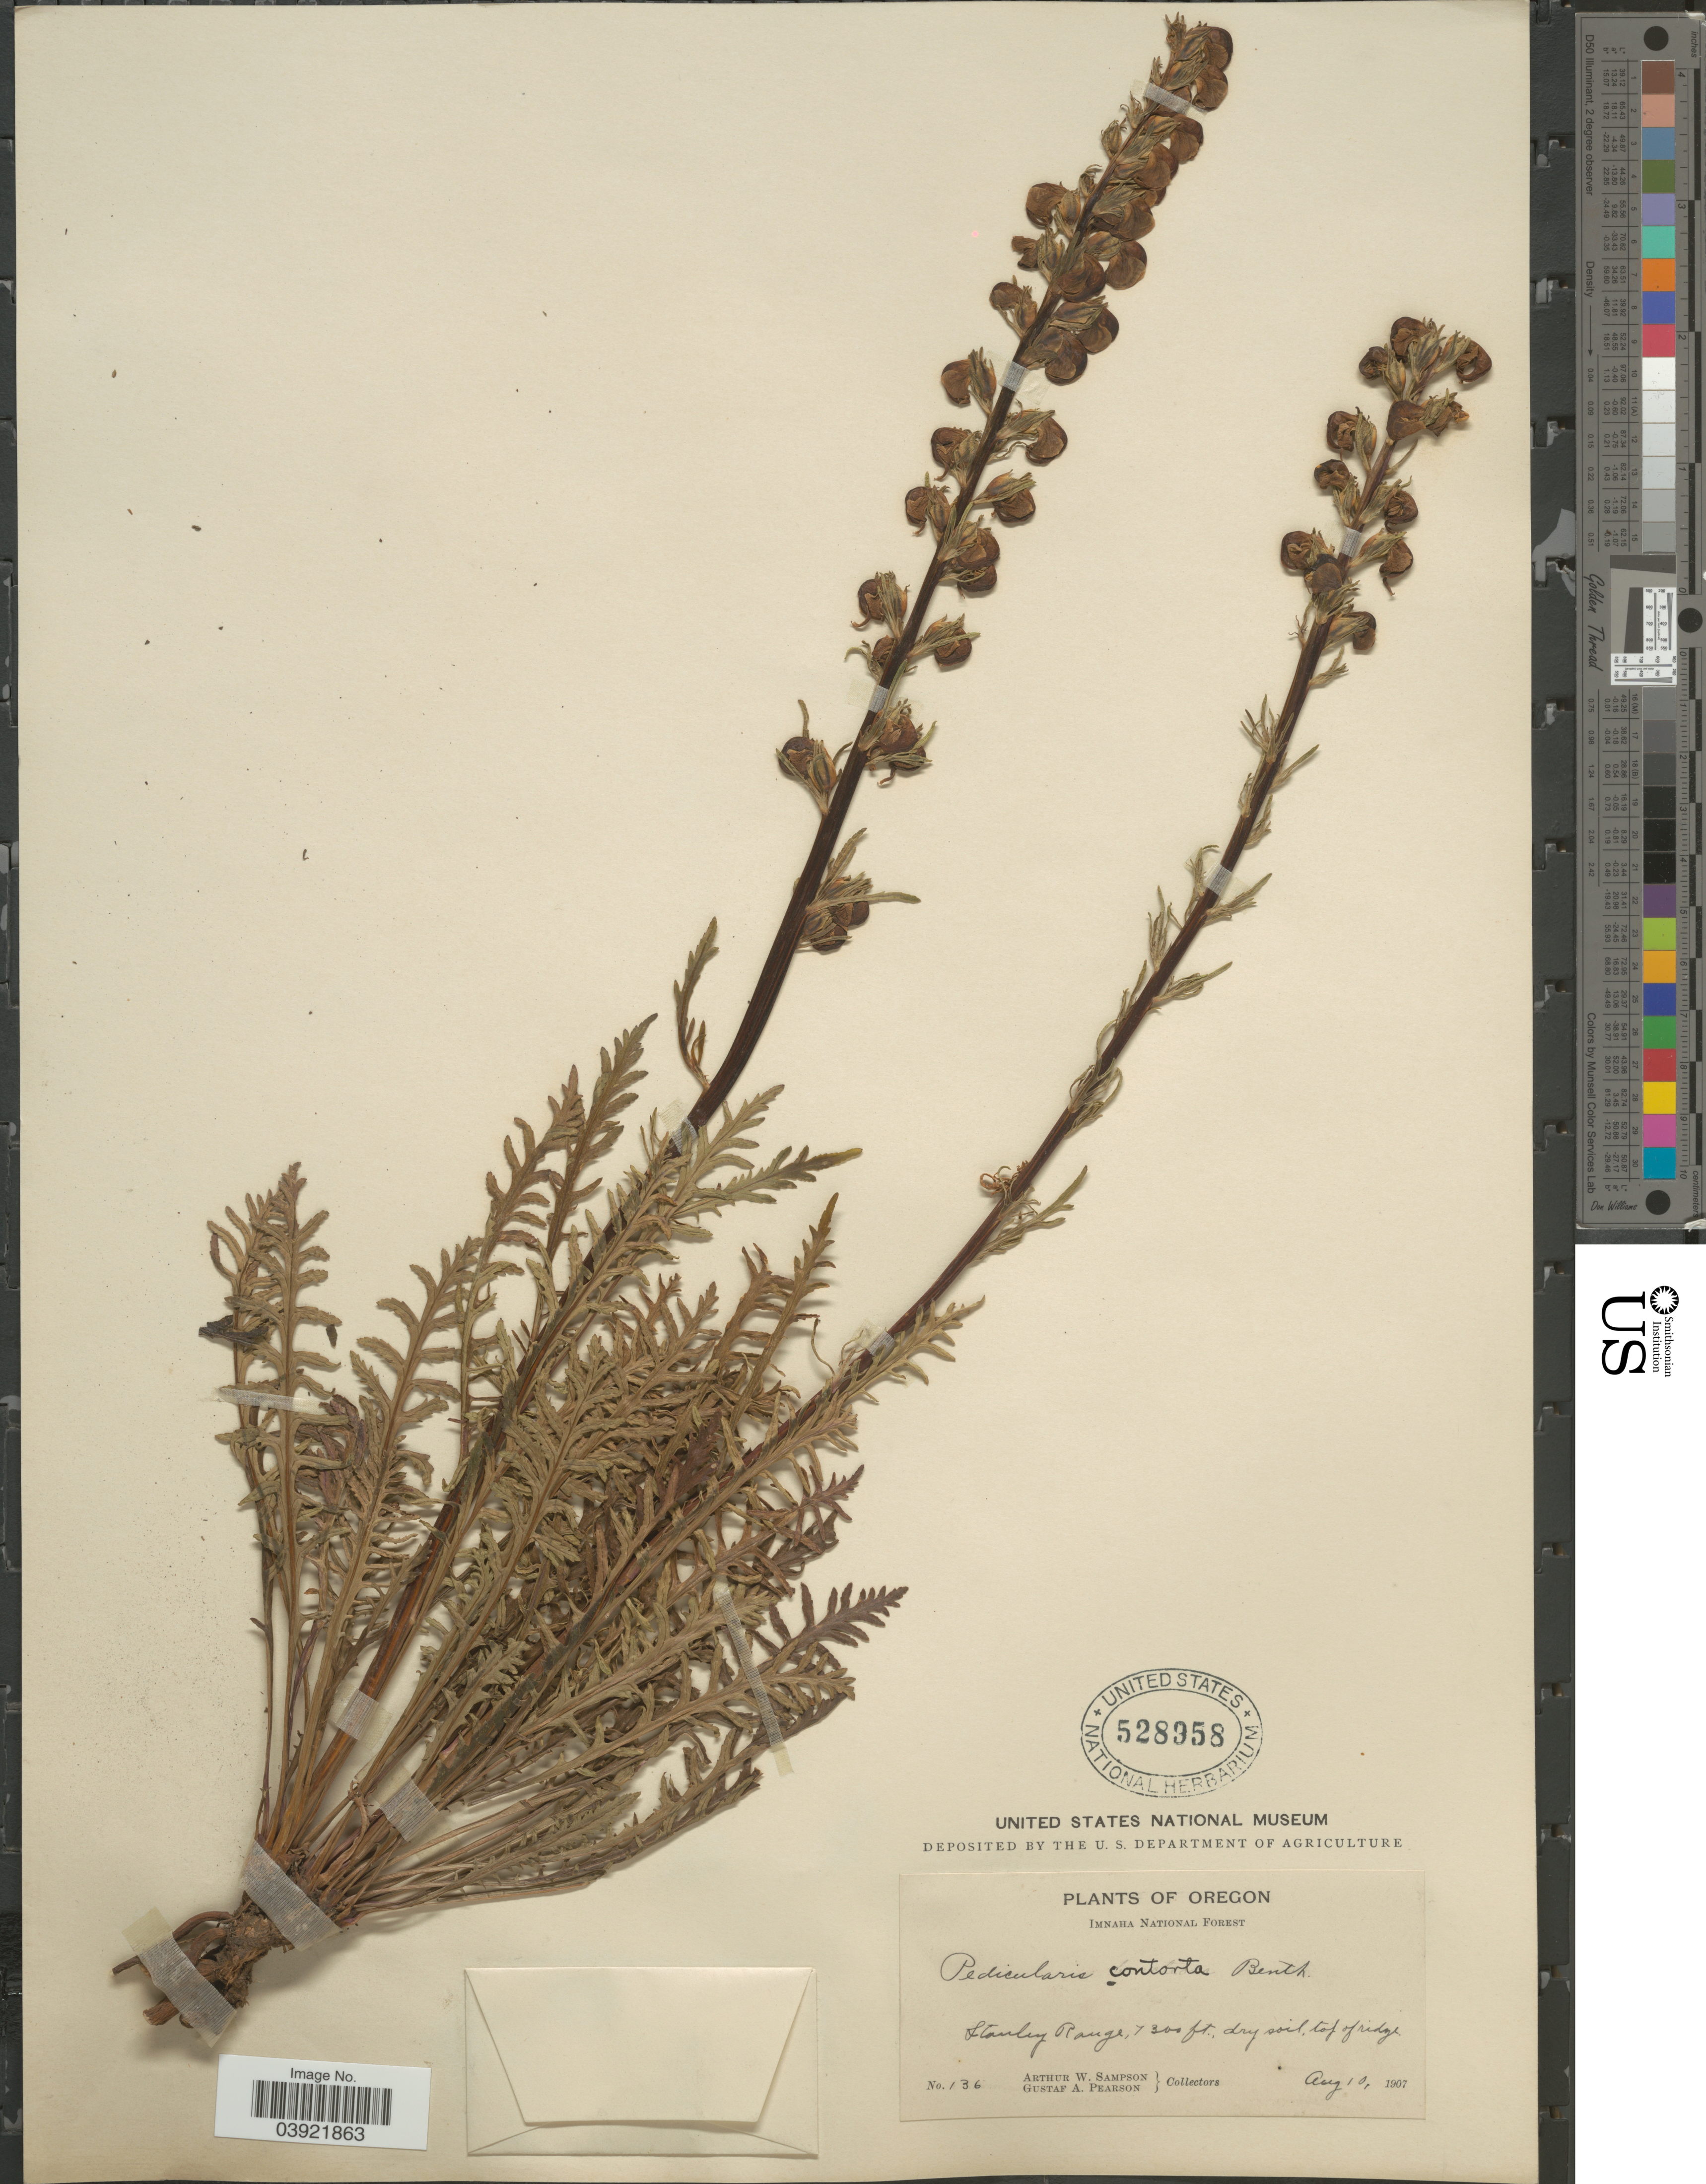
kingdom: Plantae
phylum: Tracheophyta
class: Magnoliopsida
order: Lamiales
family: Orobanchaceae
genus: Pedicularis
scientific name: Pedicularis contorta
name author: Benth.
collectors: A. Sampson & G. Pearson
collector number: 136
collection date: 1907-08-10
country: United States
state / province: Oregon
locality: Imnaha National Forest. Stanley Range.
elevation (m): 2225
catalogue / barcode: US 528958